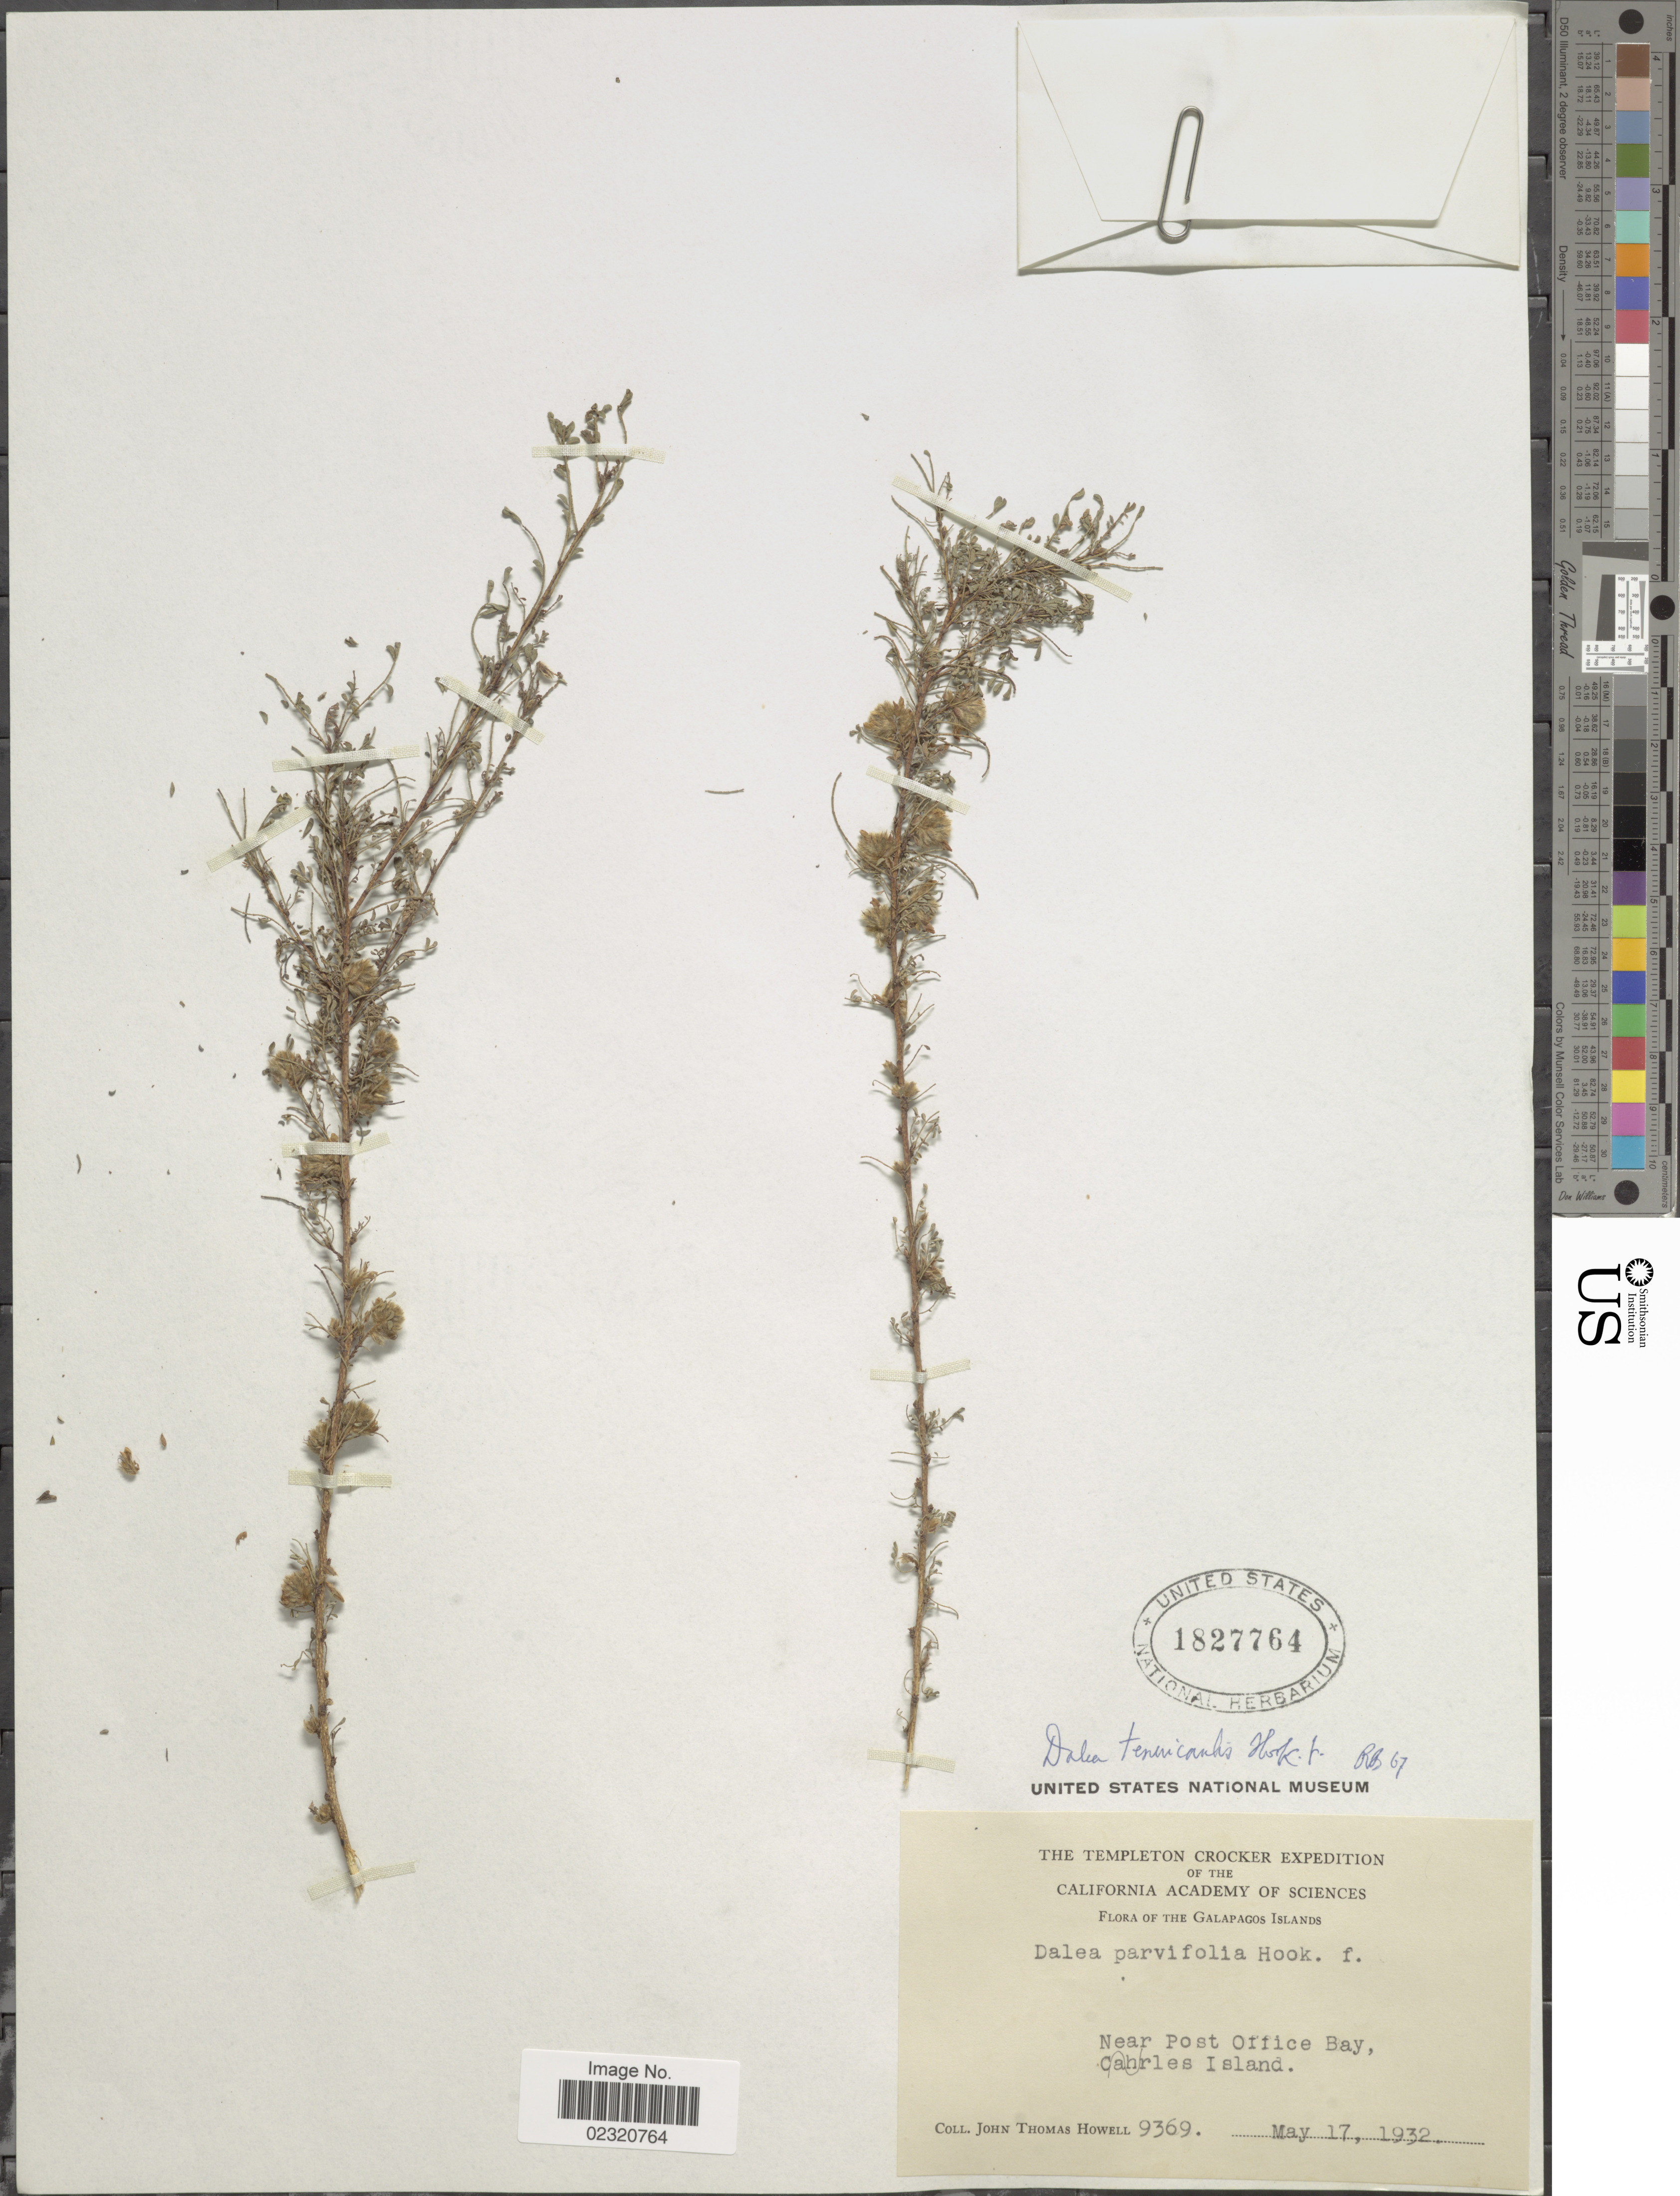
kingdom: Plantae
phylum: Tracheophyta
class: Magnoliopsida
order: Fabales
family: Fabaceae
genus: Dalea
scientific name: Dalea tenuicaulis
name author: Hook. f.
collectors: J. T. Howell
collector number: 9369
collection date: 1932-05-17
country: Ecuador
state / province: Colón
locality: Galapagos Islands, Near Post Office Bay, Charles Island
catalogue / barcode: US 1827764